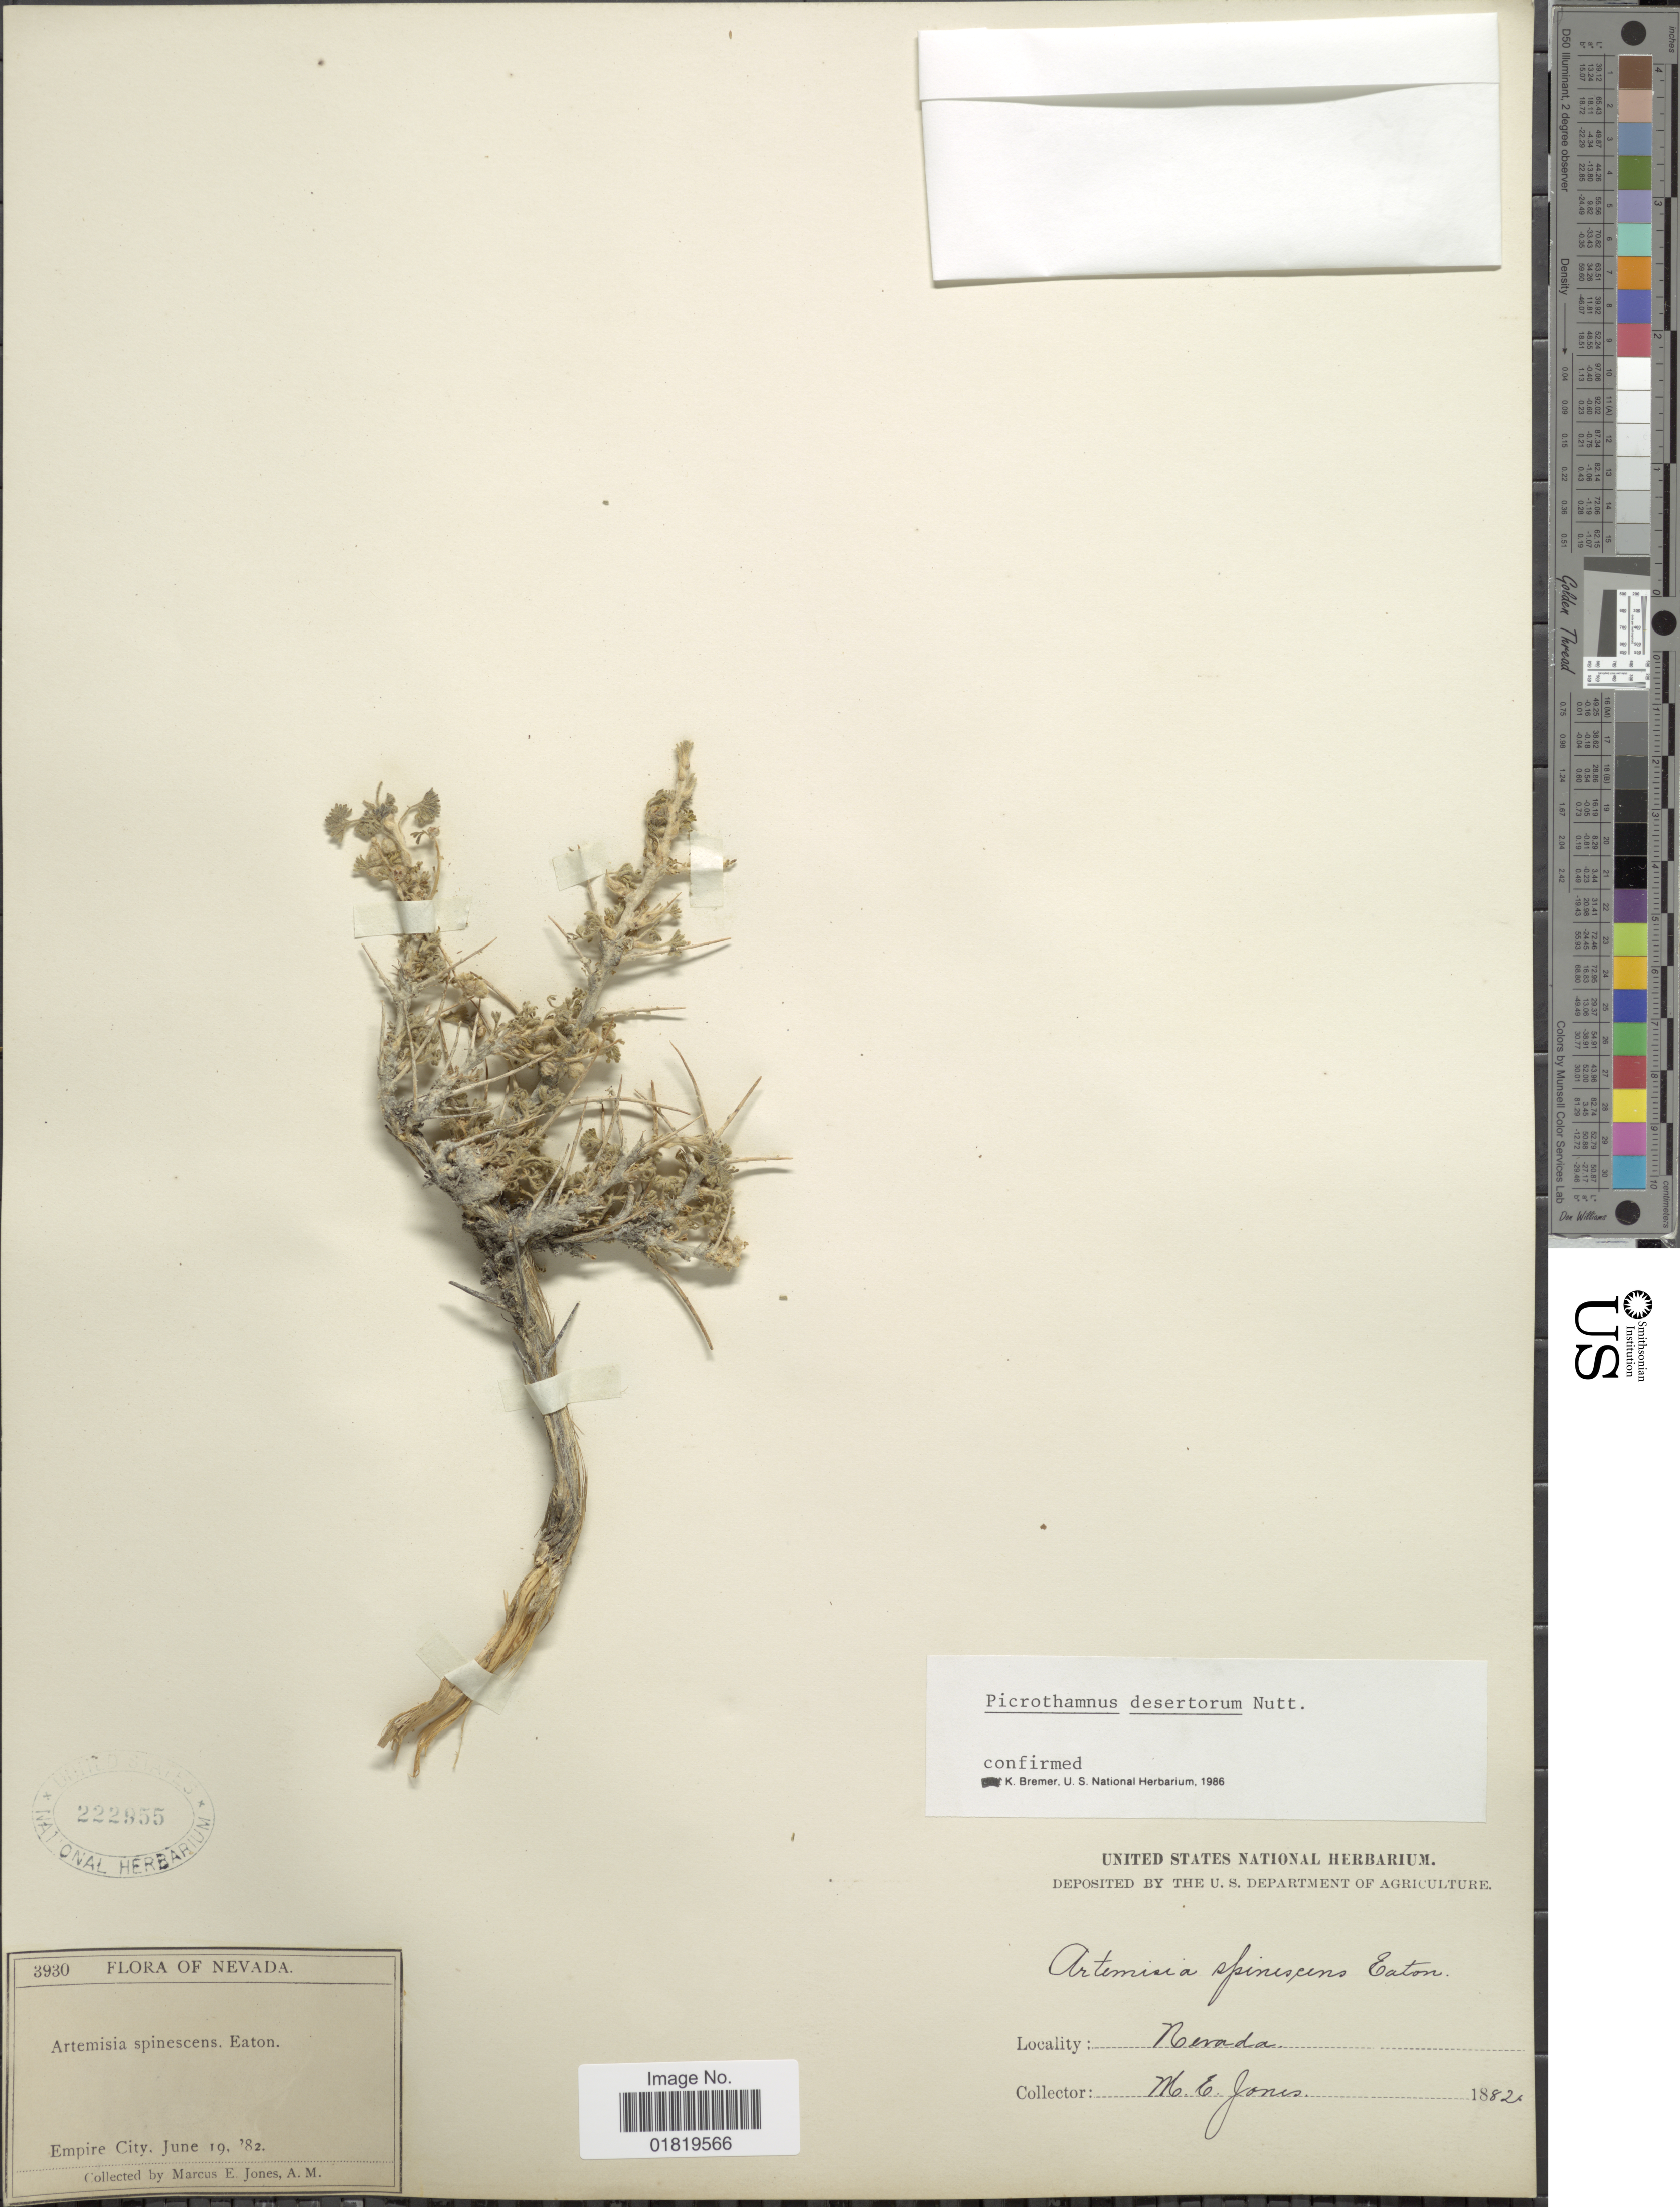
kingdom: Plantae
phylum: Tracheophyta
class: Magnoliopsida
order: Asterales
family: Asteraceae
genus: Picrothamnus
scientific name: Picrothamnus desertorum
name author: Nutt.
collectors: M. E. Jones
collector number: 3930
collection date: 1882-06-19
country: United States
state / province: Nevada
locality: Empire City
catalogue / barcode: US 222855